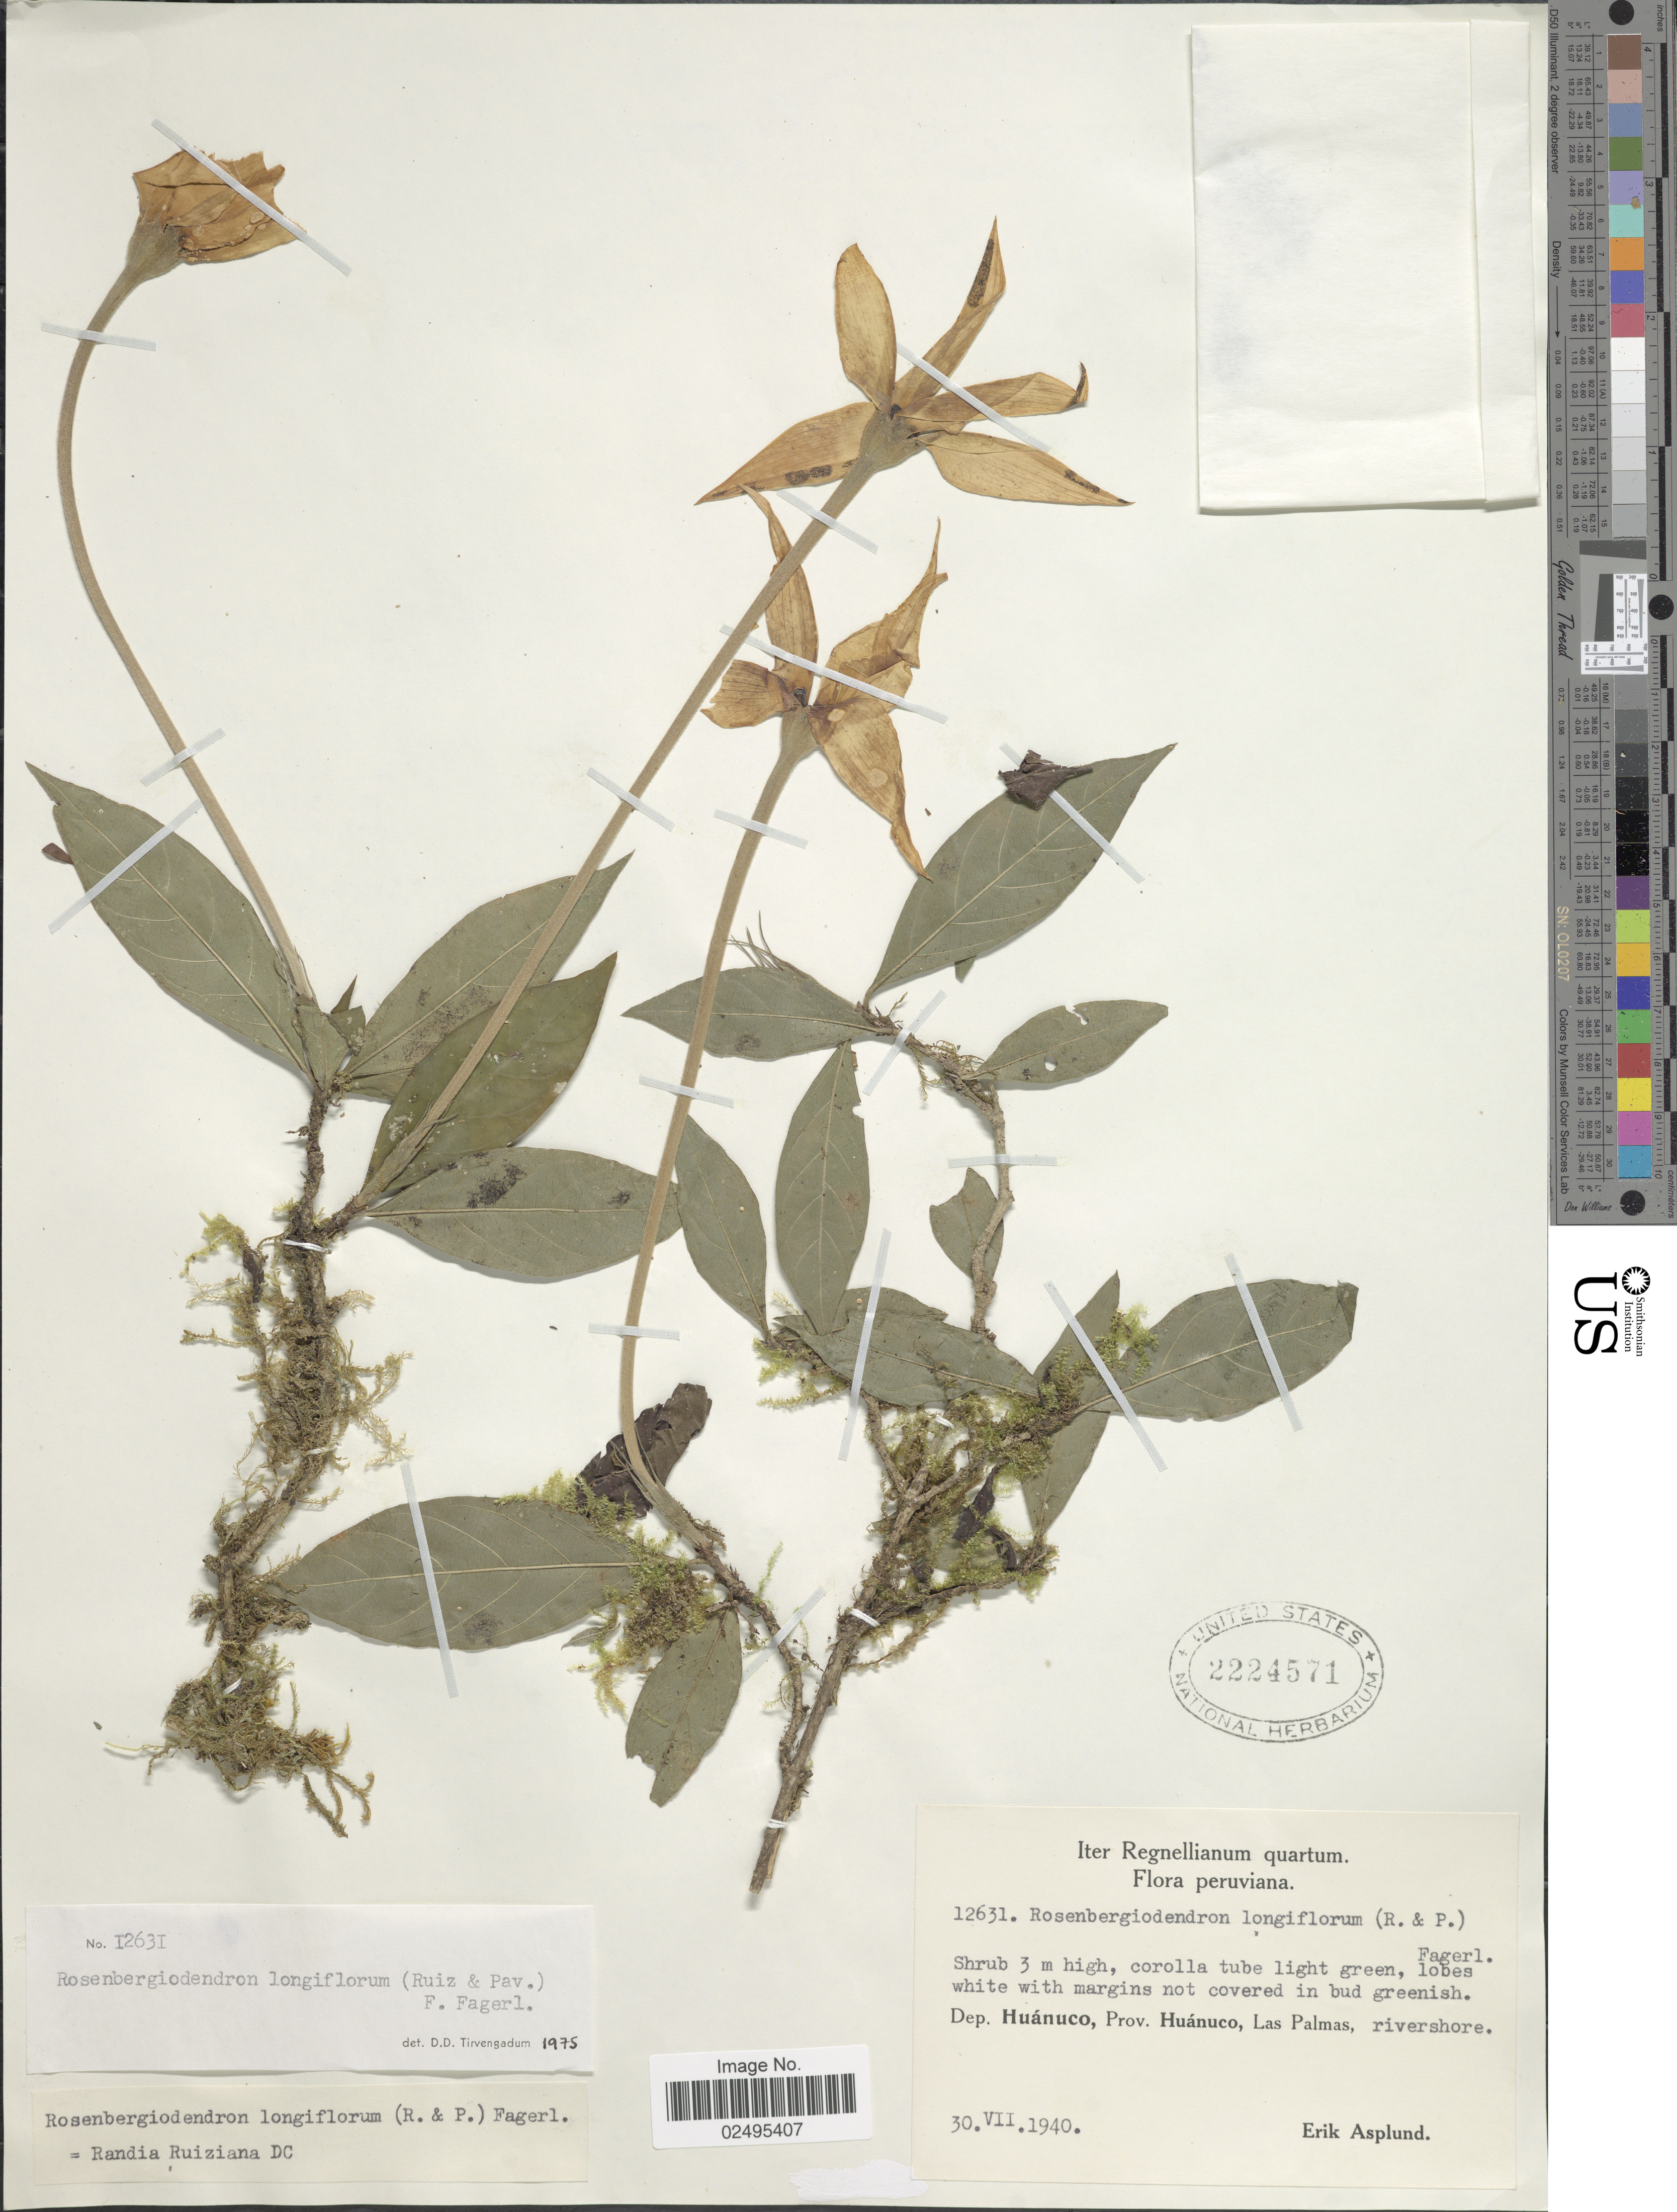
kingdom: Plantae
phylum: Tracheophyta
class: Magnoliopsida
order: Gentianales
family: Rubiaceae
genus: Rosenbergiodendron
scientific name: Rosenbergiodendron longiflorum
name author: (Ruiz & Pav.) Fagerl.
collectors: E. Asplund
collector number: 12631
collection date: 1940-07-30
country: Peru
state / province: Huánuco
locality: Prov. Huanuco, Las Palmas, rivershore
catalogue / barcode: US 2224571